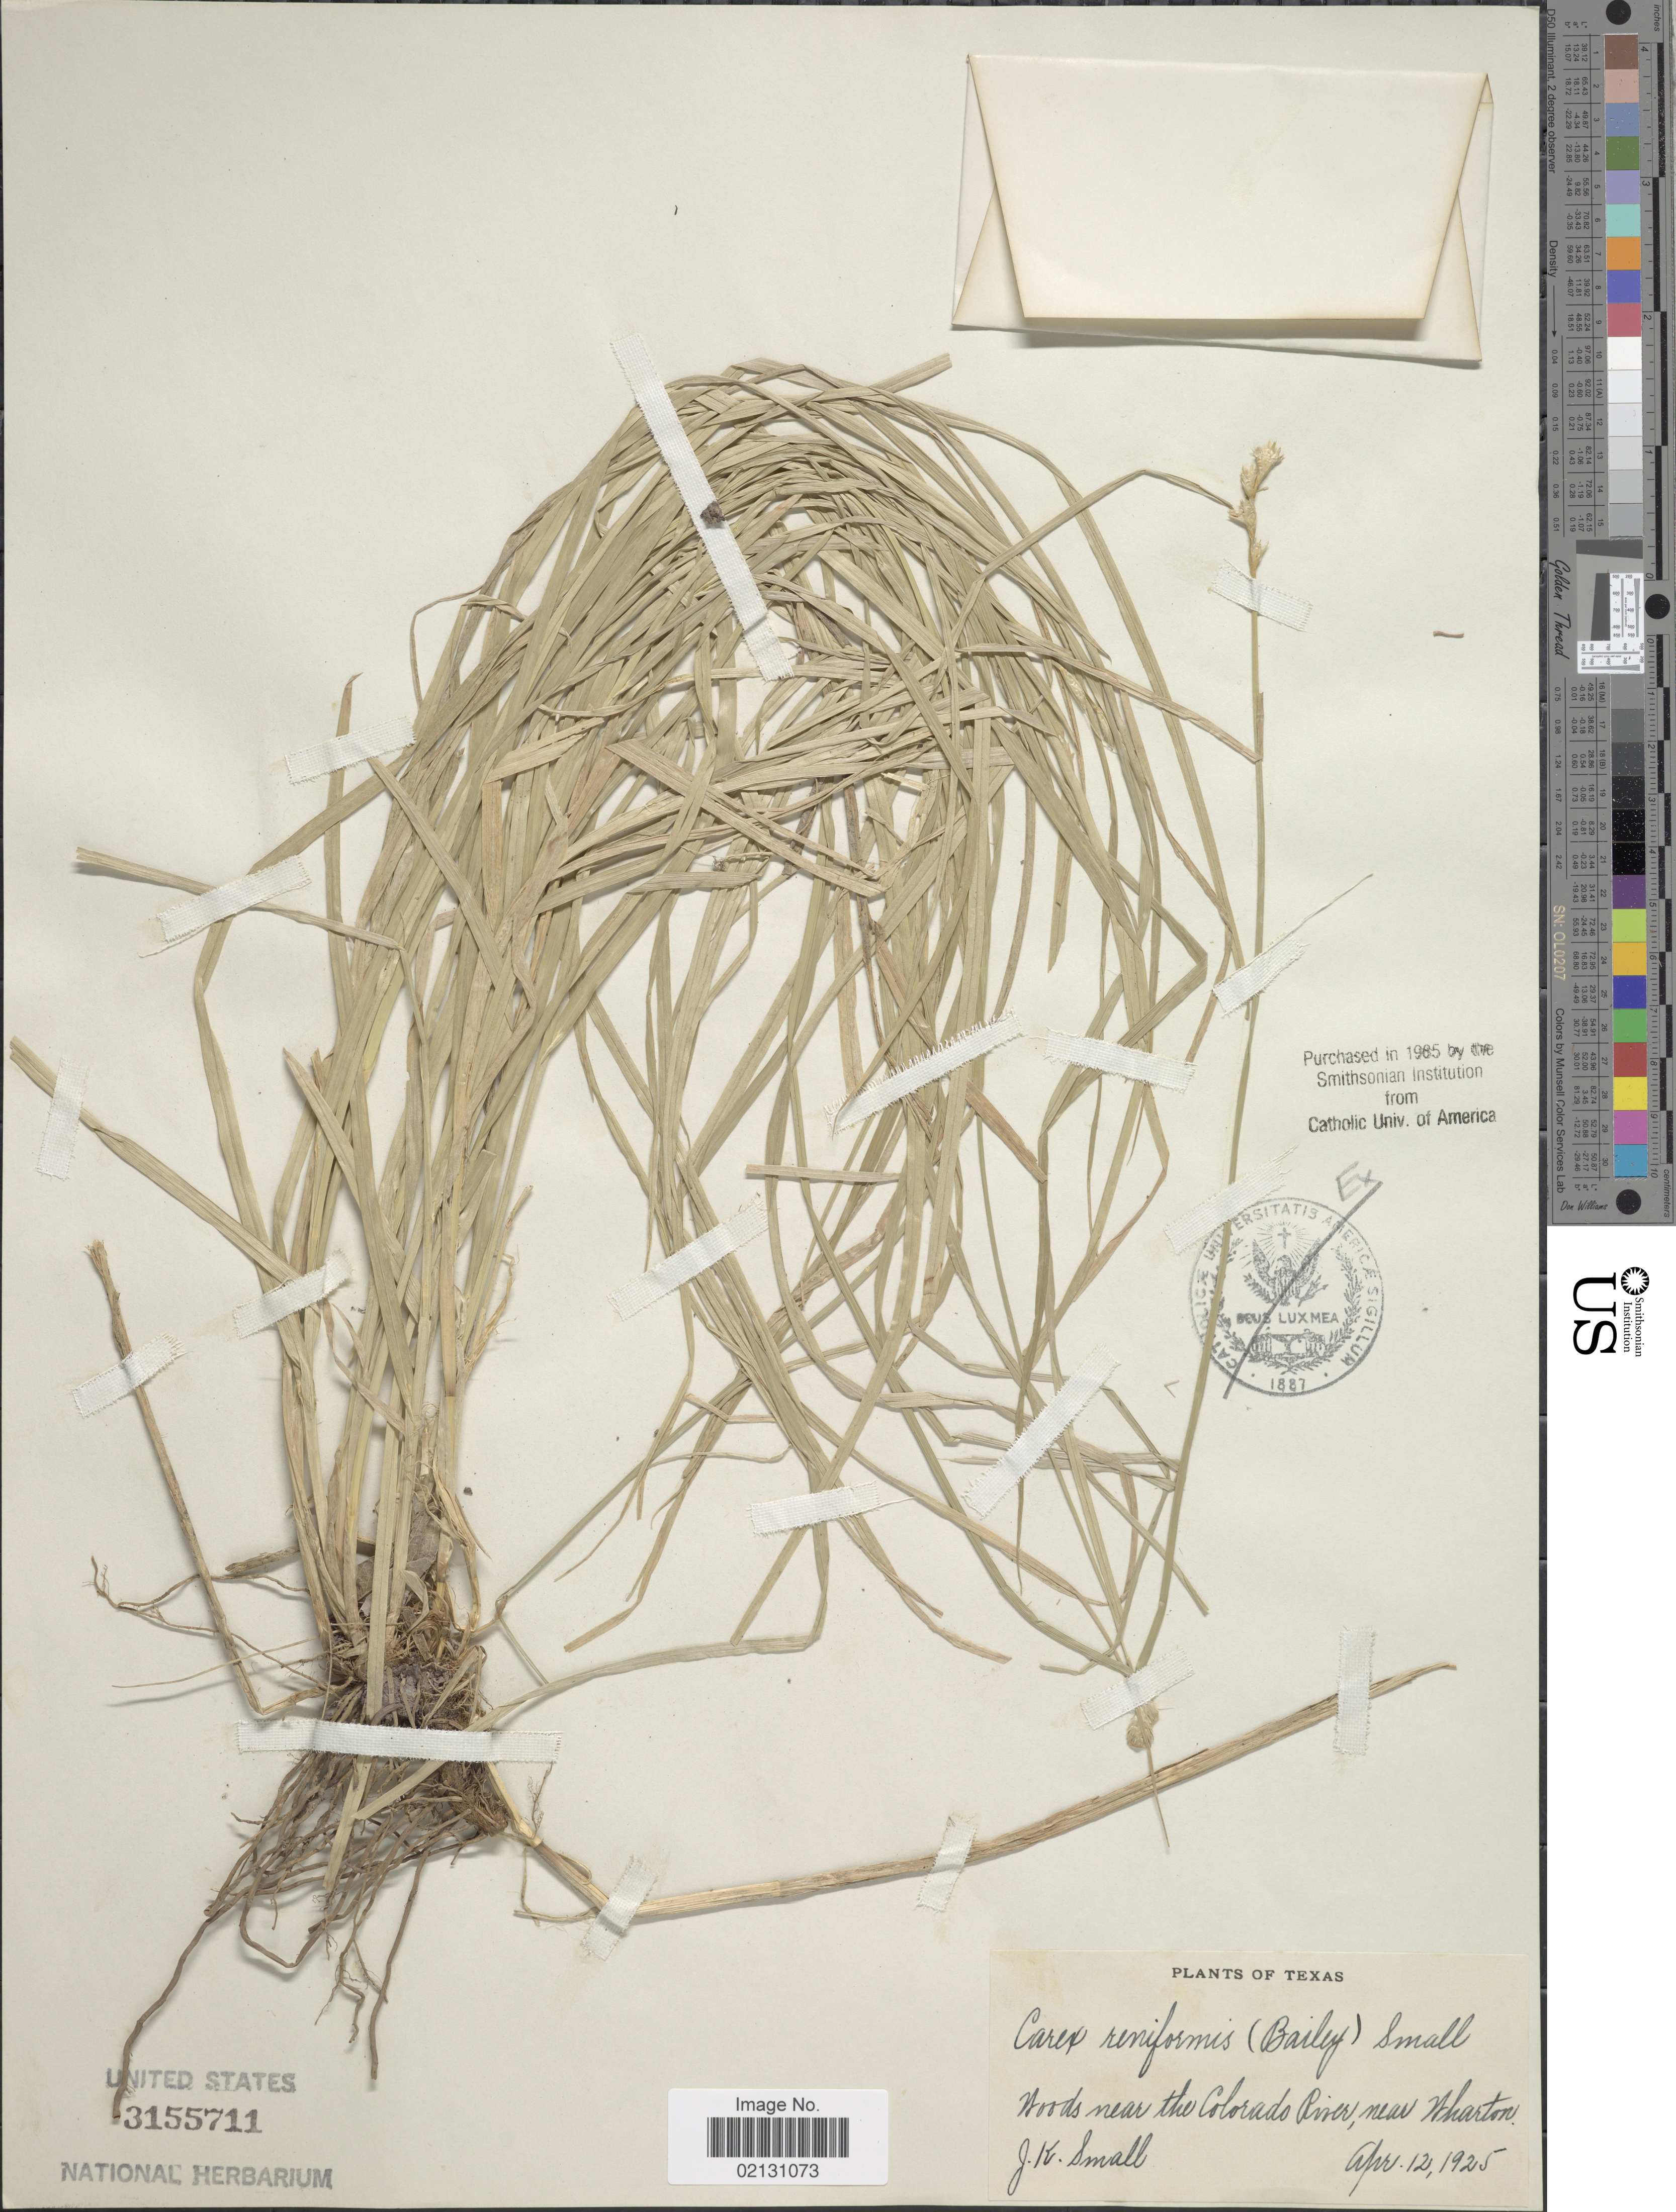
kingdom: Plantae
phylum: Tracheophyta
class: Liliopsida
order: Poales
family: Cyperaceae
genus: Carex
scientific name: Carex reniformis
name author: (L.H. Bailey) Small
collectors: J. K. Small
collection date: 1925-04-12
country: United States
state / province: Texas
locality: Woods near the Colorado River, near Wharton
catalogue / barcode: US 3155711